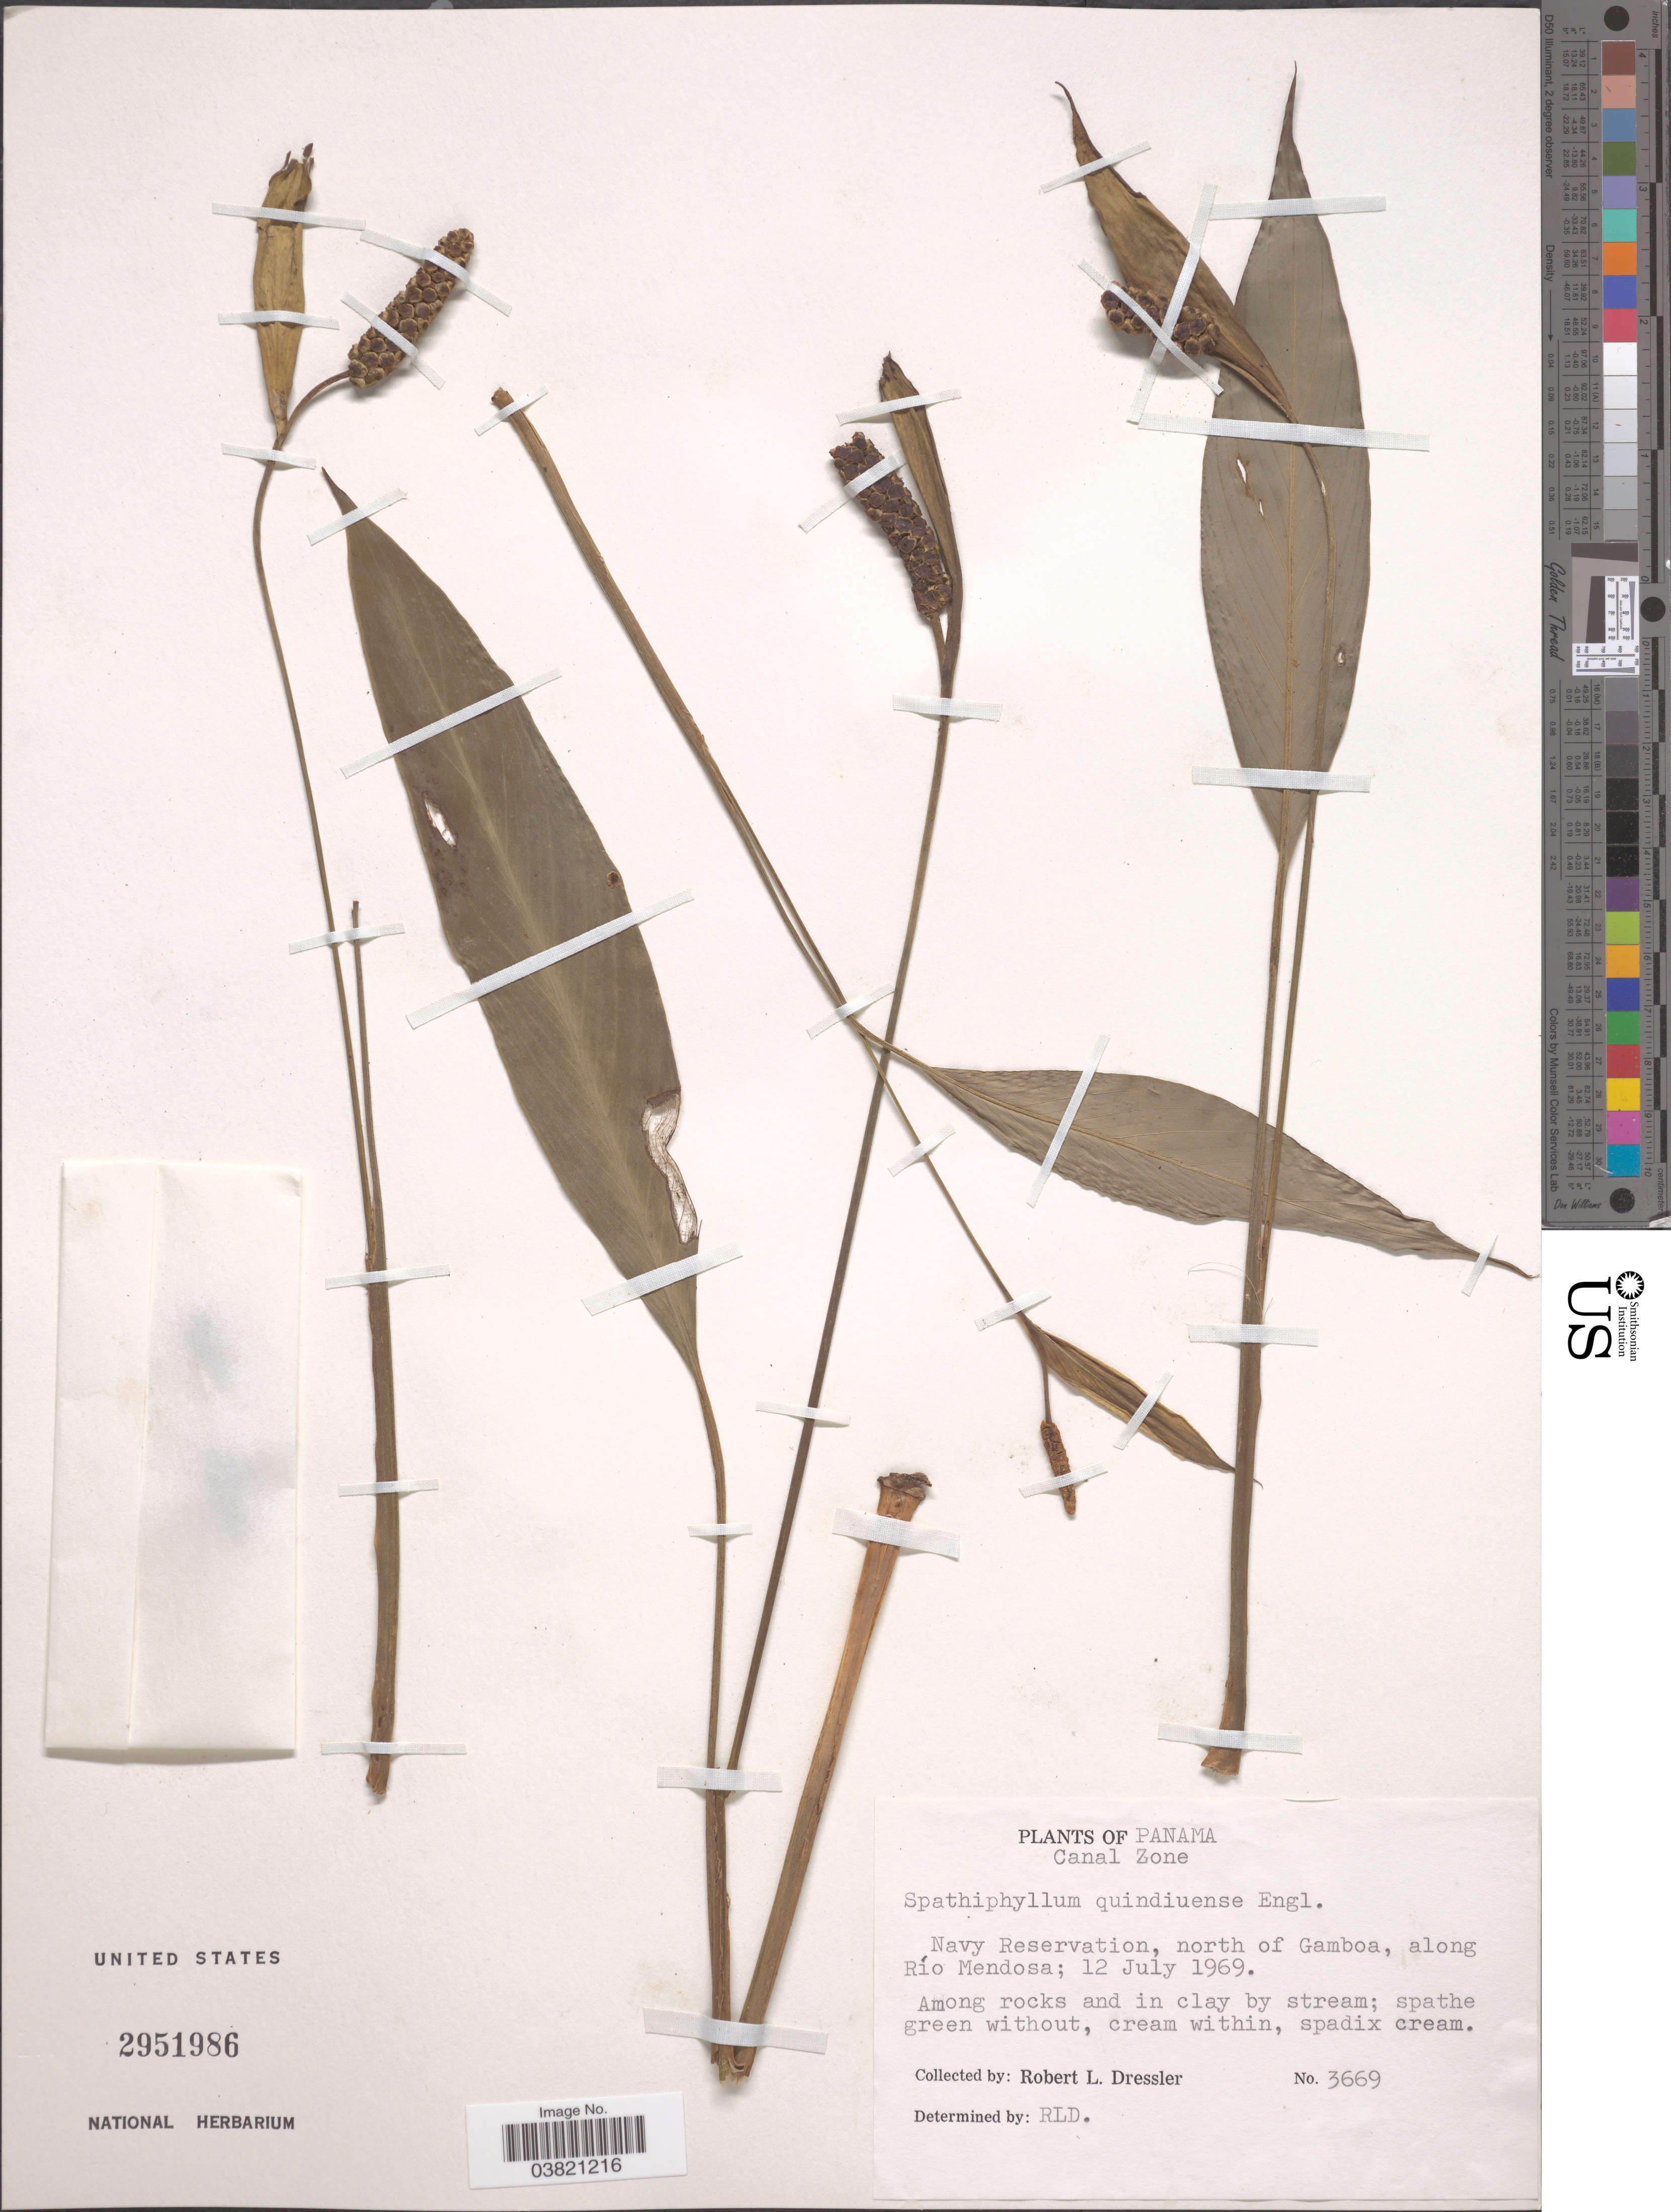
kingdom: Plantae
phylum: Tracheophyta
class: Liliopsida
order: Alismatales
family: Araceae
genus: Spathiphyllum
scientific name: Spathiphyllum quindiuense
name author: Engl.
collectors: R. Dressler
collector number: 3669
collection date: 1969-07-12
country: Panama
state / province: Colón / Panamá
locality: Canal Zone. Navy Reservation, north of Gamboa, along Río Mendosa.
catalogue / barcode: US 2951986